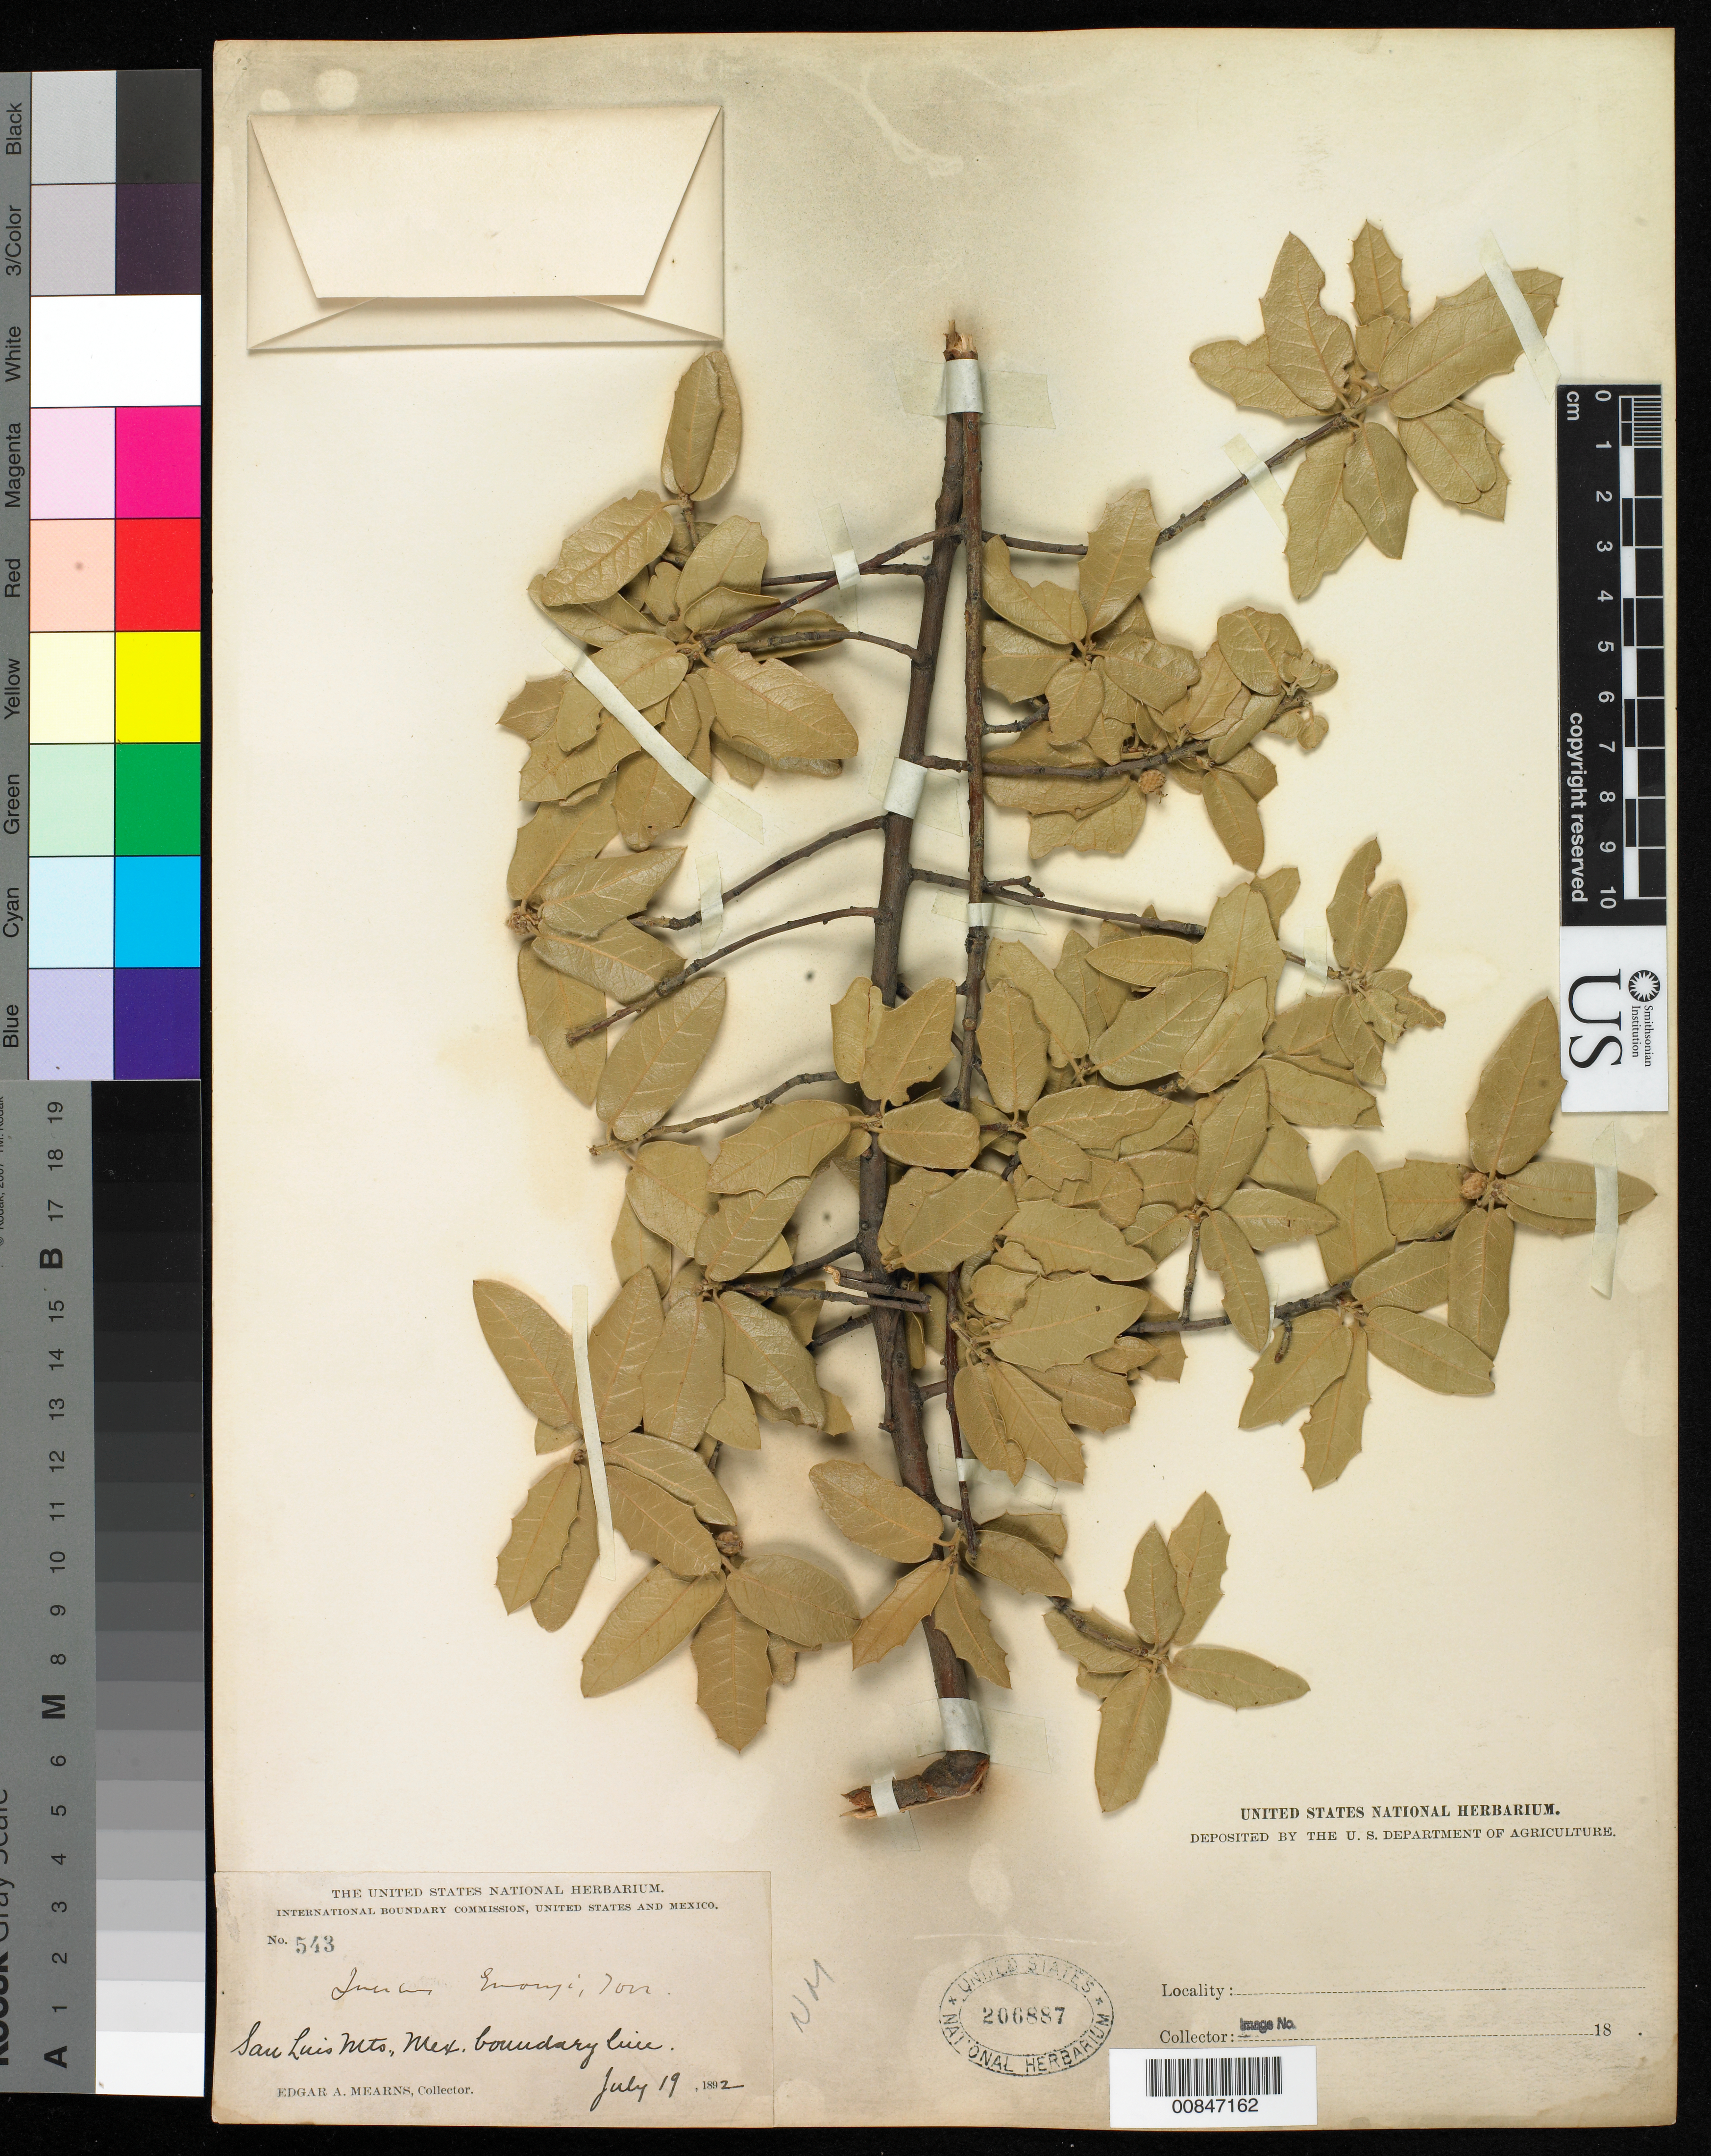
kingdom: Plantae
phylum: Tracheophyta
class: Magnoliopsida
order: Fagales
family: Fagaceae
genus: Quercus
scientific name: Quercus emoryi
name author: Torr. in Emory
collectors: E. A. Mearns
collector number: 543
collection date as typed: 19 Jul 1892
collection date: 1892-07-19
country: United States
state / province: New Mexico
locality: San Luis Mts., Mexican Boundary Line.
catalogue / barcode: US 206887